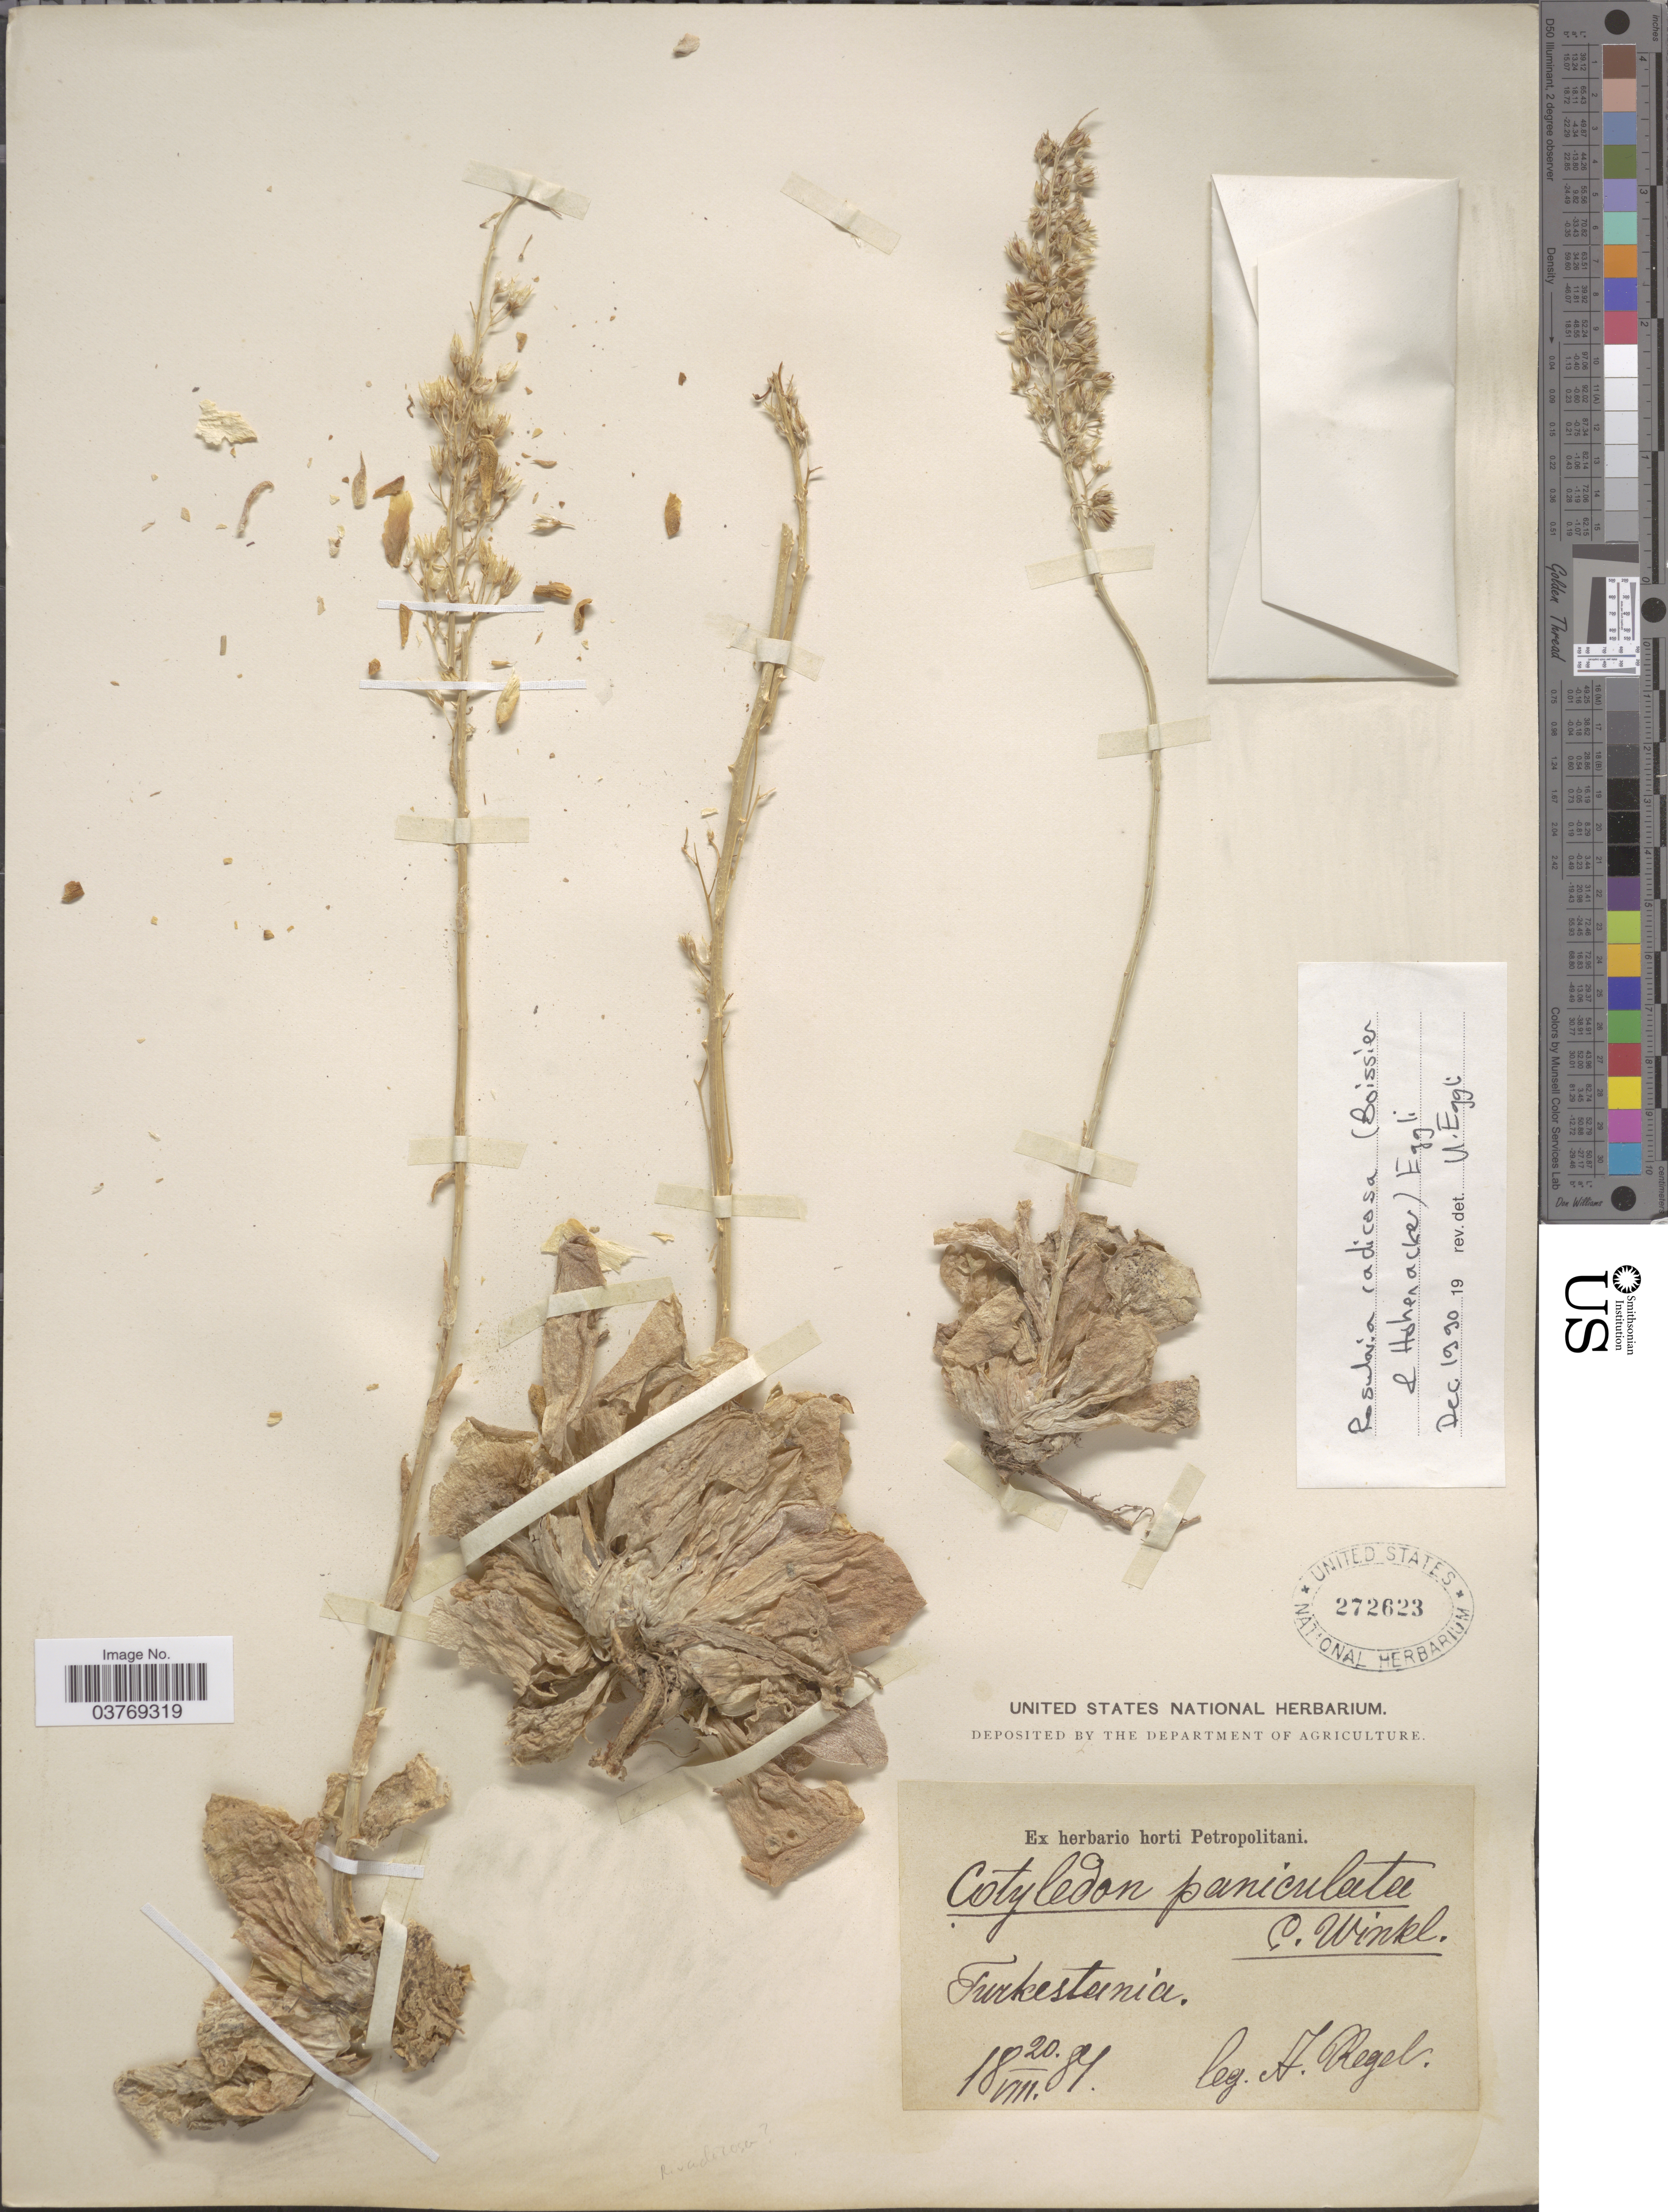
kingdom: Plantae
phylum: Tracheophyta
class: Magnoliopsida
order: Saxifragales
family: Crassulaceae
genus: Rosularia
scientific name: Rosularia radicosa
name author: (Boiss. & Hohen.) Eggli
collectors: A. Regel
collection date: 1884-08-20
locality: Turkestania.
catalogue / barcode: US 272623